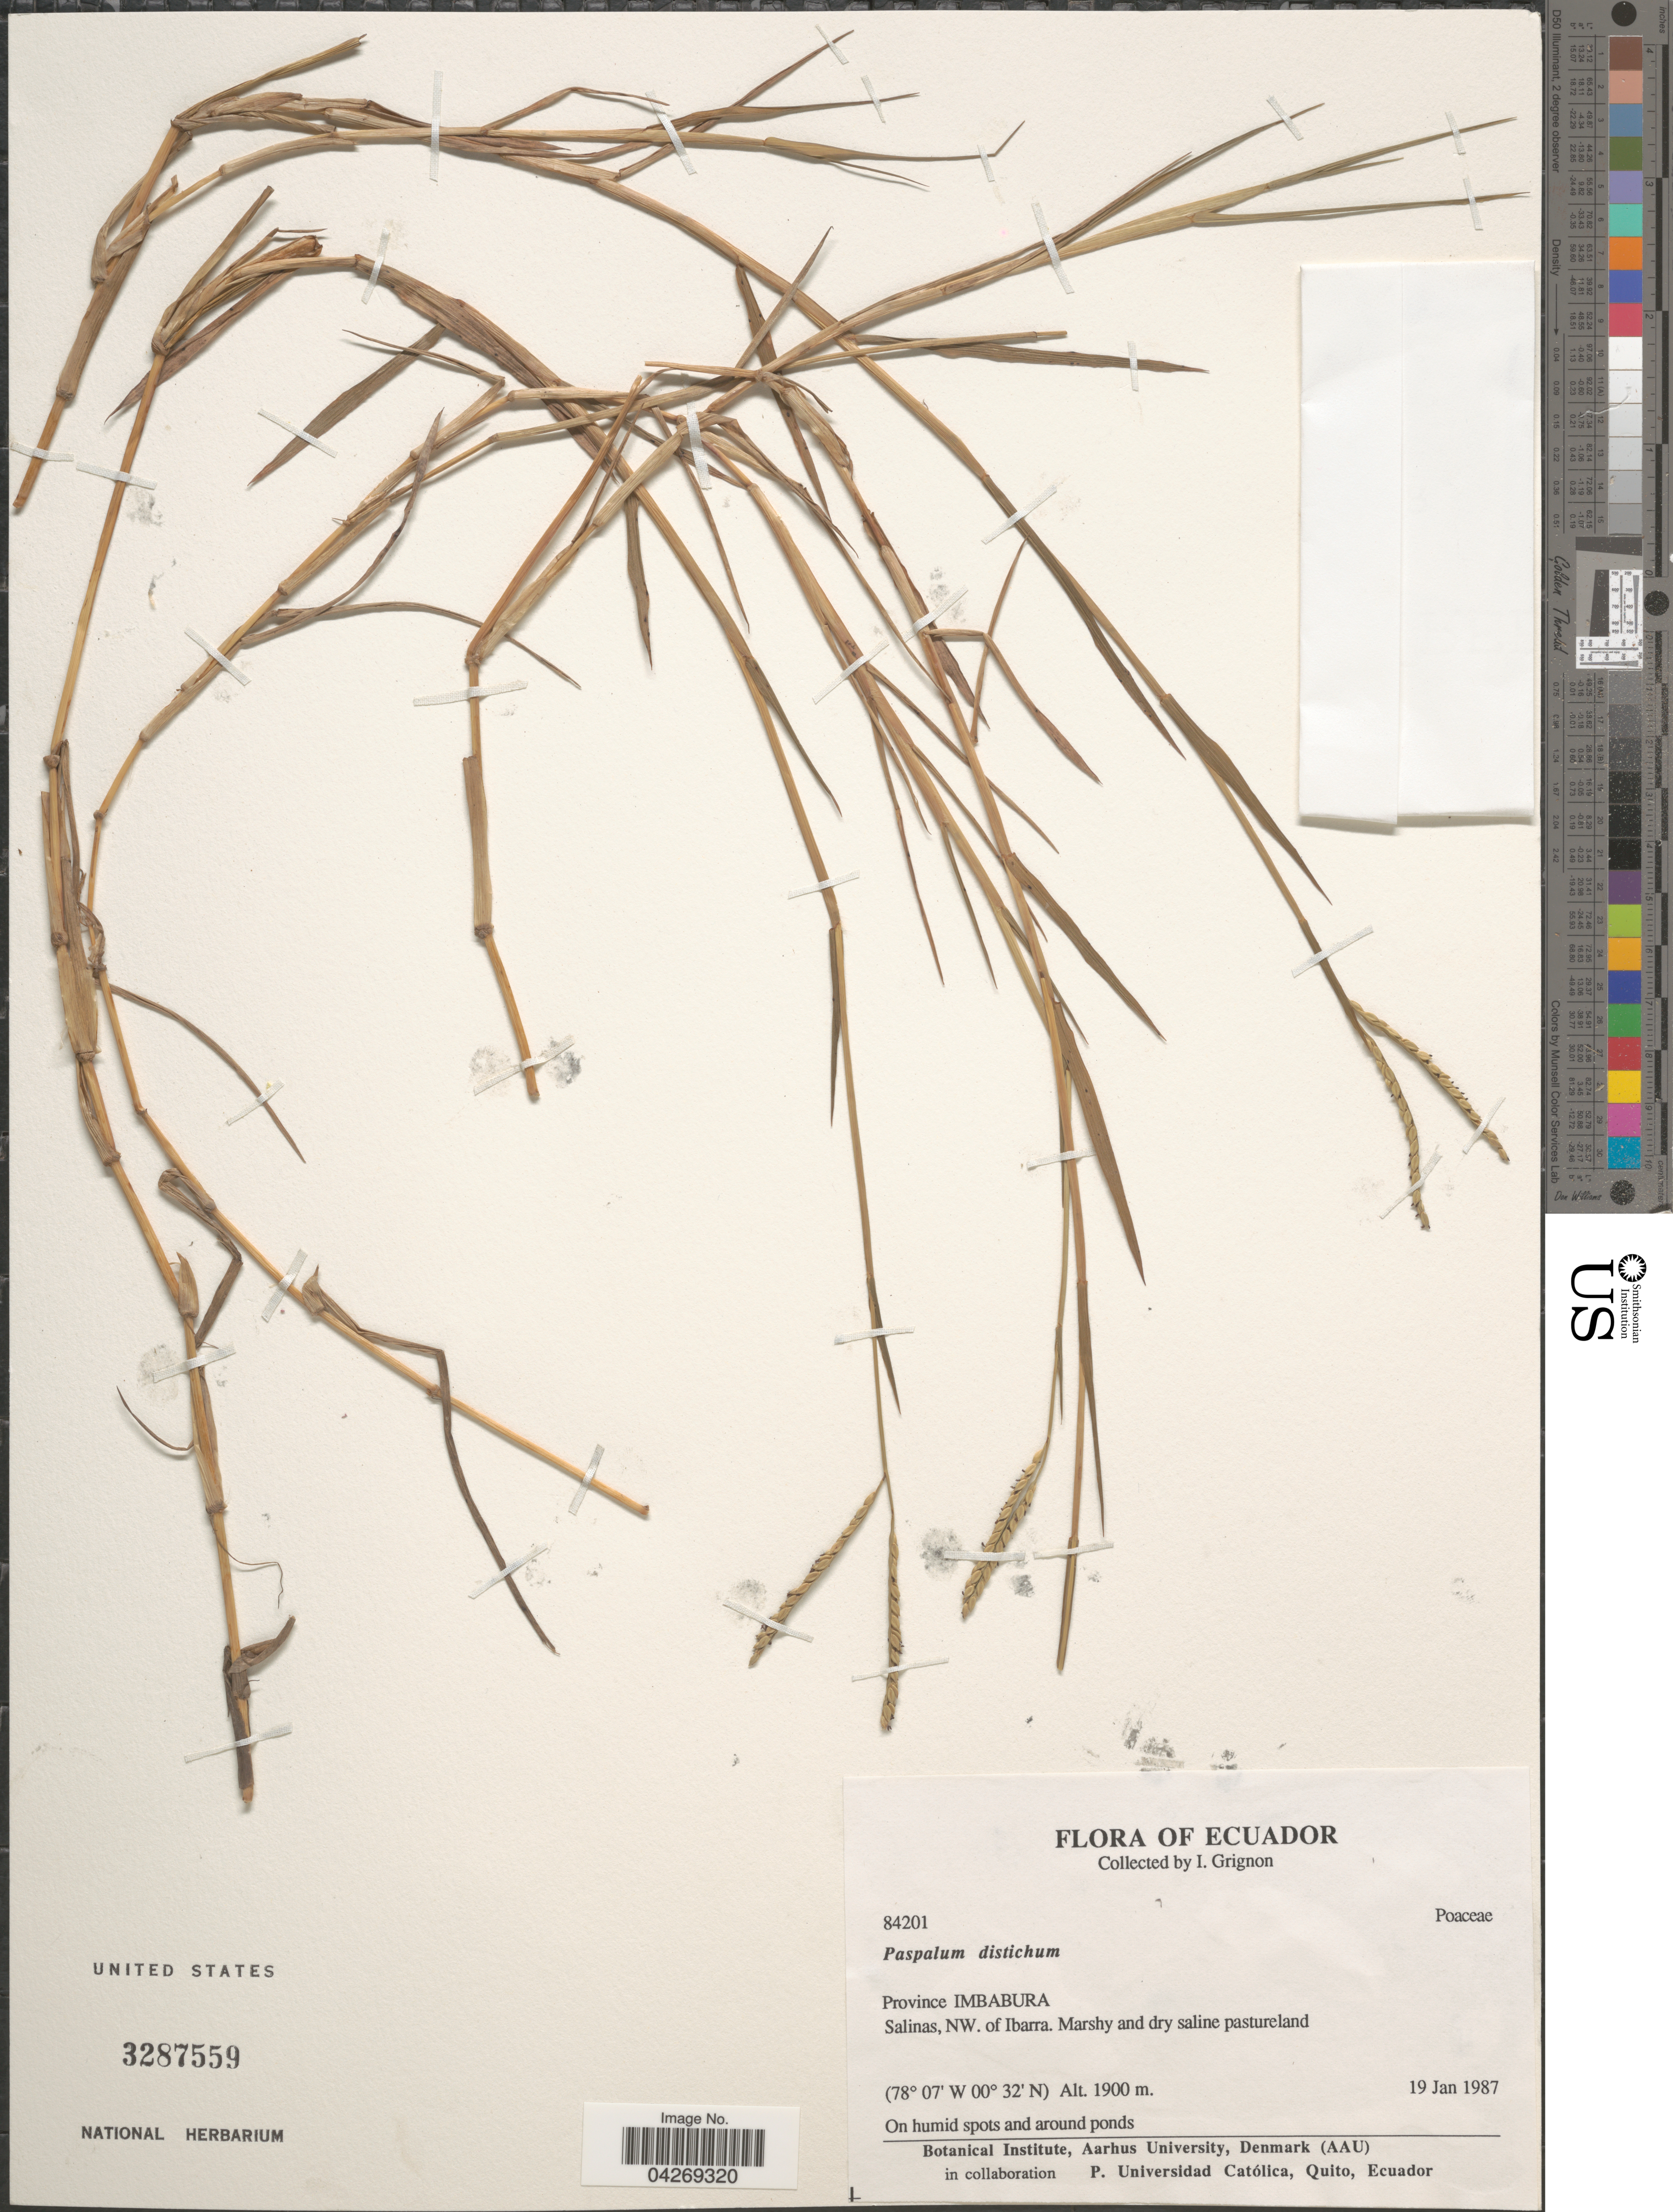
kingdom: Plantae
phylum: Tracheophyta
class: Liliopsida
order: Poales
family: Poaceae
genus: Paspalum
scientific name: Paspalum distichum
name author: L.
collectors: I. Grignon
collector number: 84201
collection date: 1987-01-19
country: Ecuador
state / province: Imbabura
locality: Salinas, NW. of Ibarra. Marshy and dry saline pastureland.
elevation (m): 1900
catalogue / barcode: US 3287559